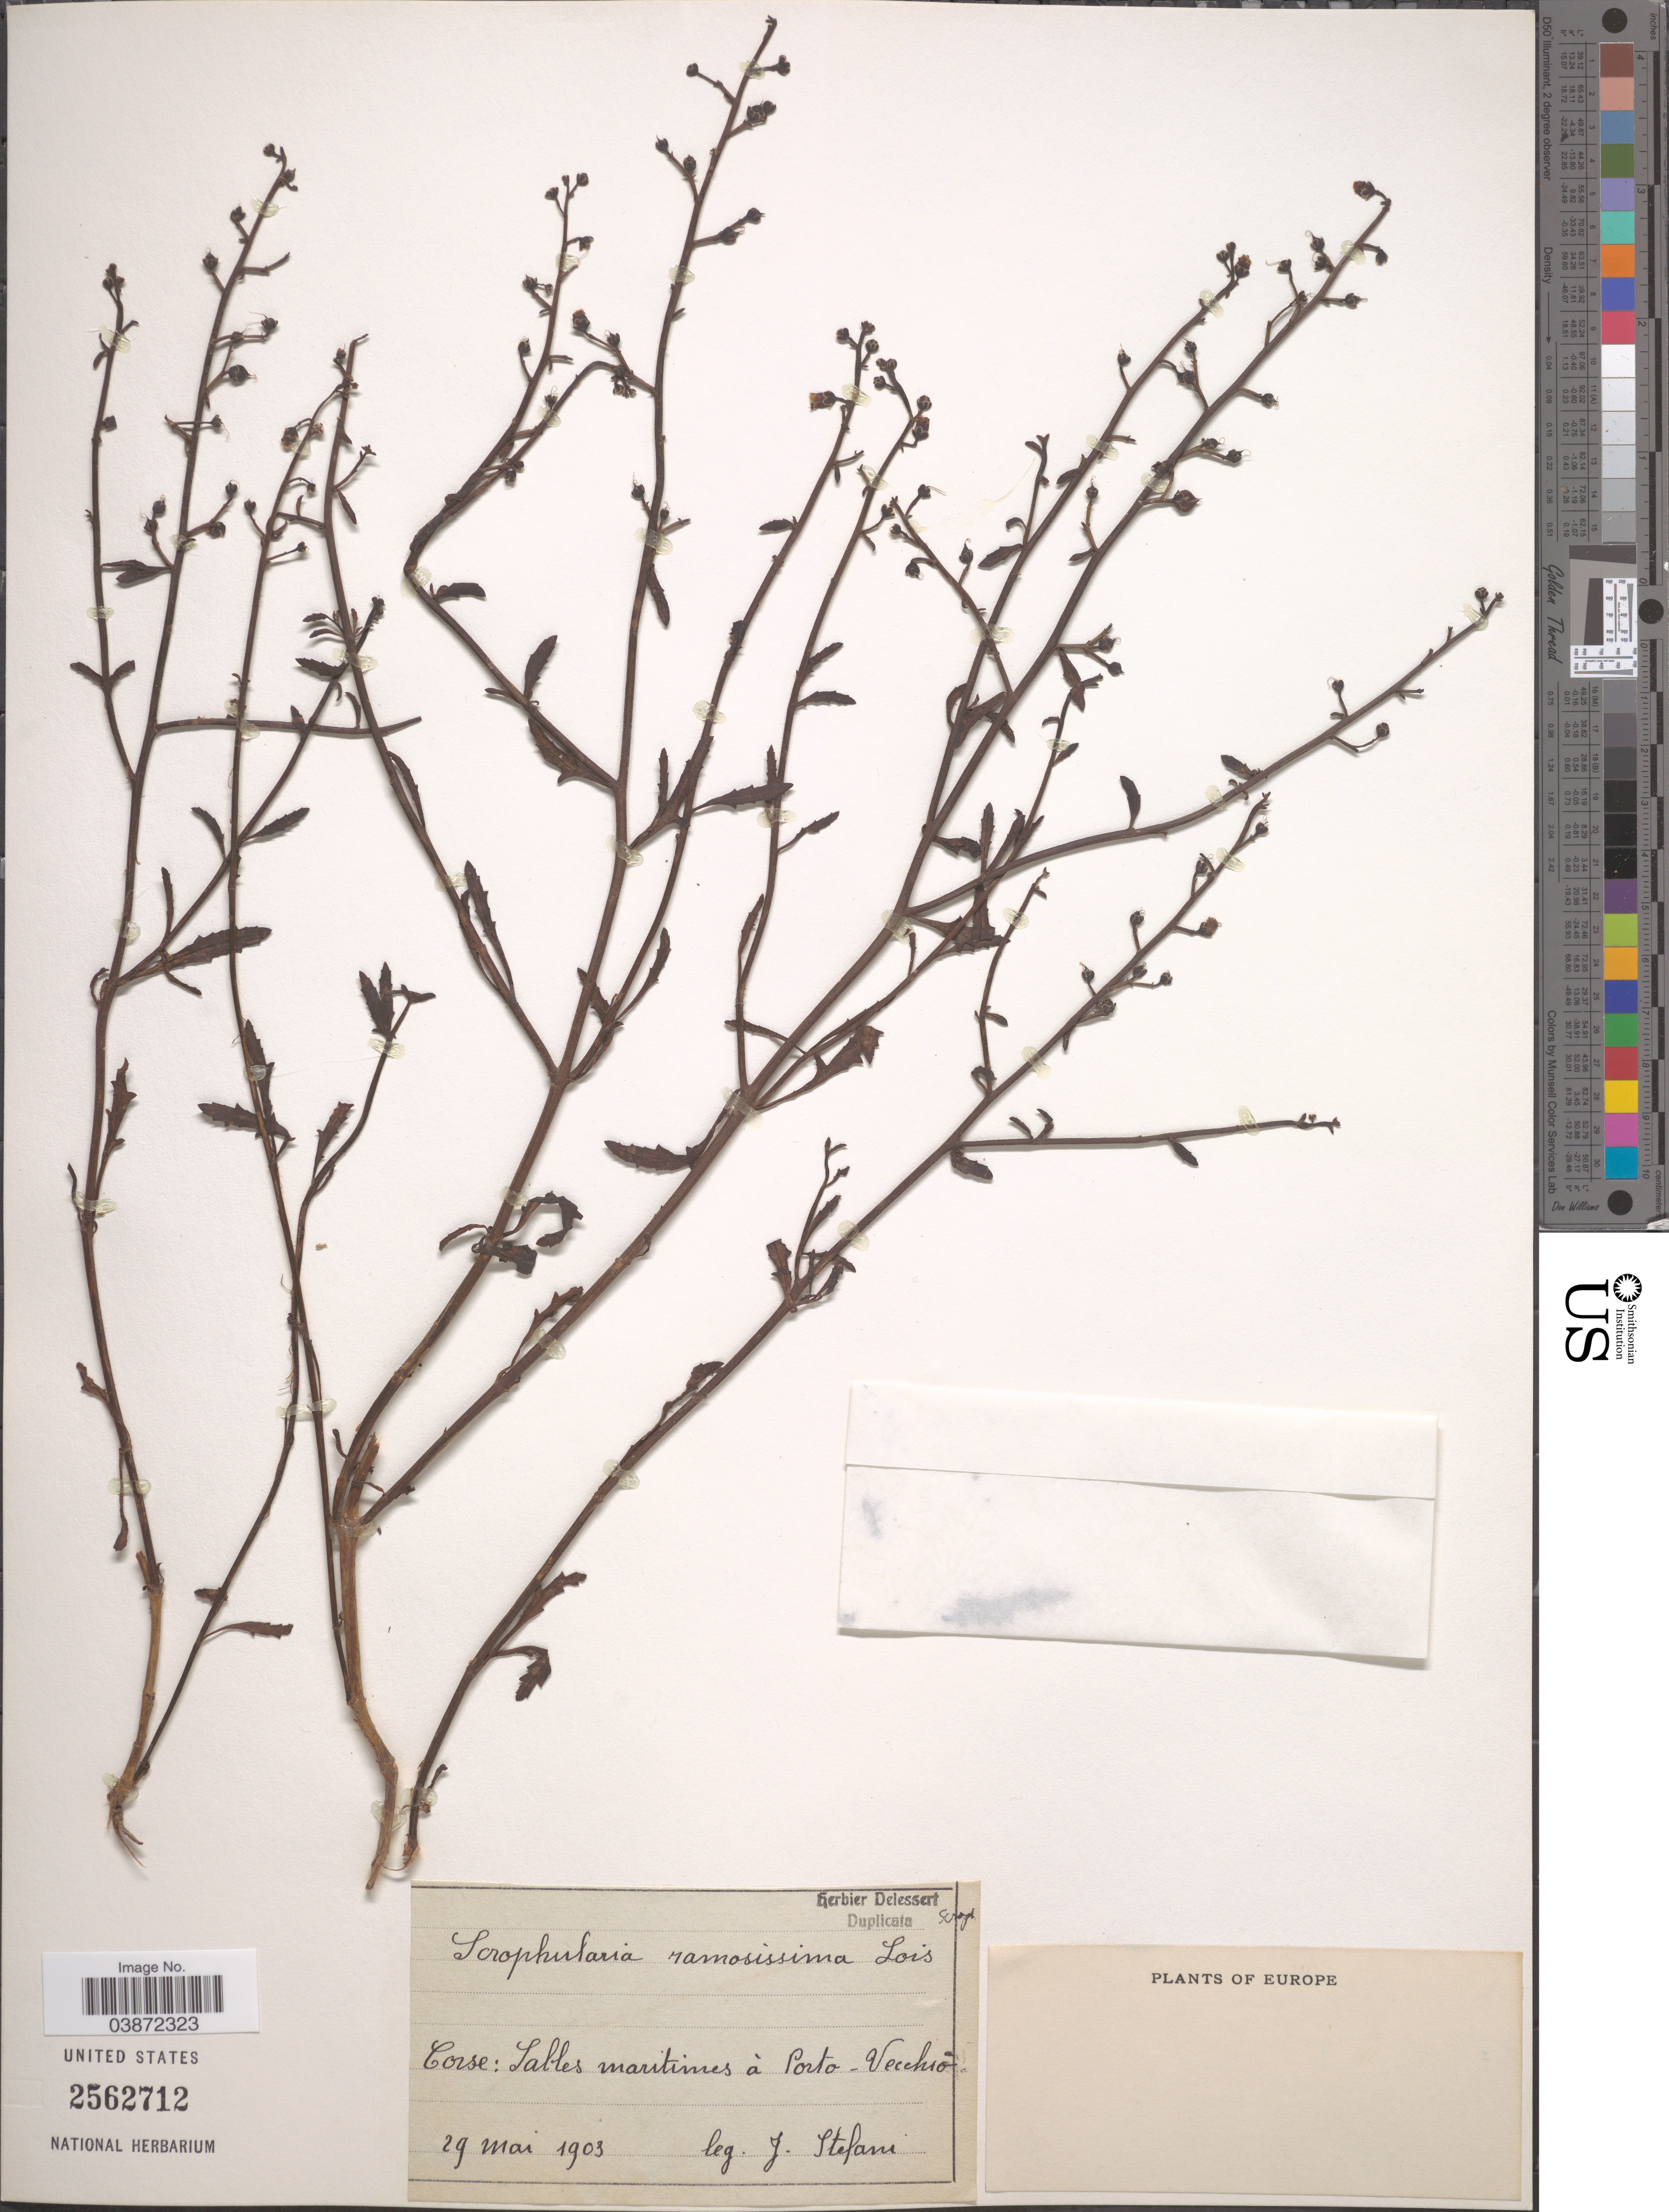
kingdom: Plantae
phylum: Tracheophyta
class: Magnoliopsida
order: Lamiales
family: Scrophulariaceae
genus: Scrophularia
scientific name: Scrophularia ramosissima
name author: Loisel.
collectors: J. Stefani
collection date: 1903-05-29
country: France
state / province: Corsica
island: Corse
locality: Corse. Sables maritimes à Porto-Vecchio.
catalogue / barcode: US 2562712